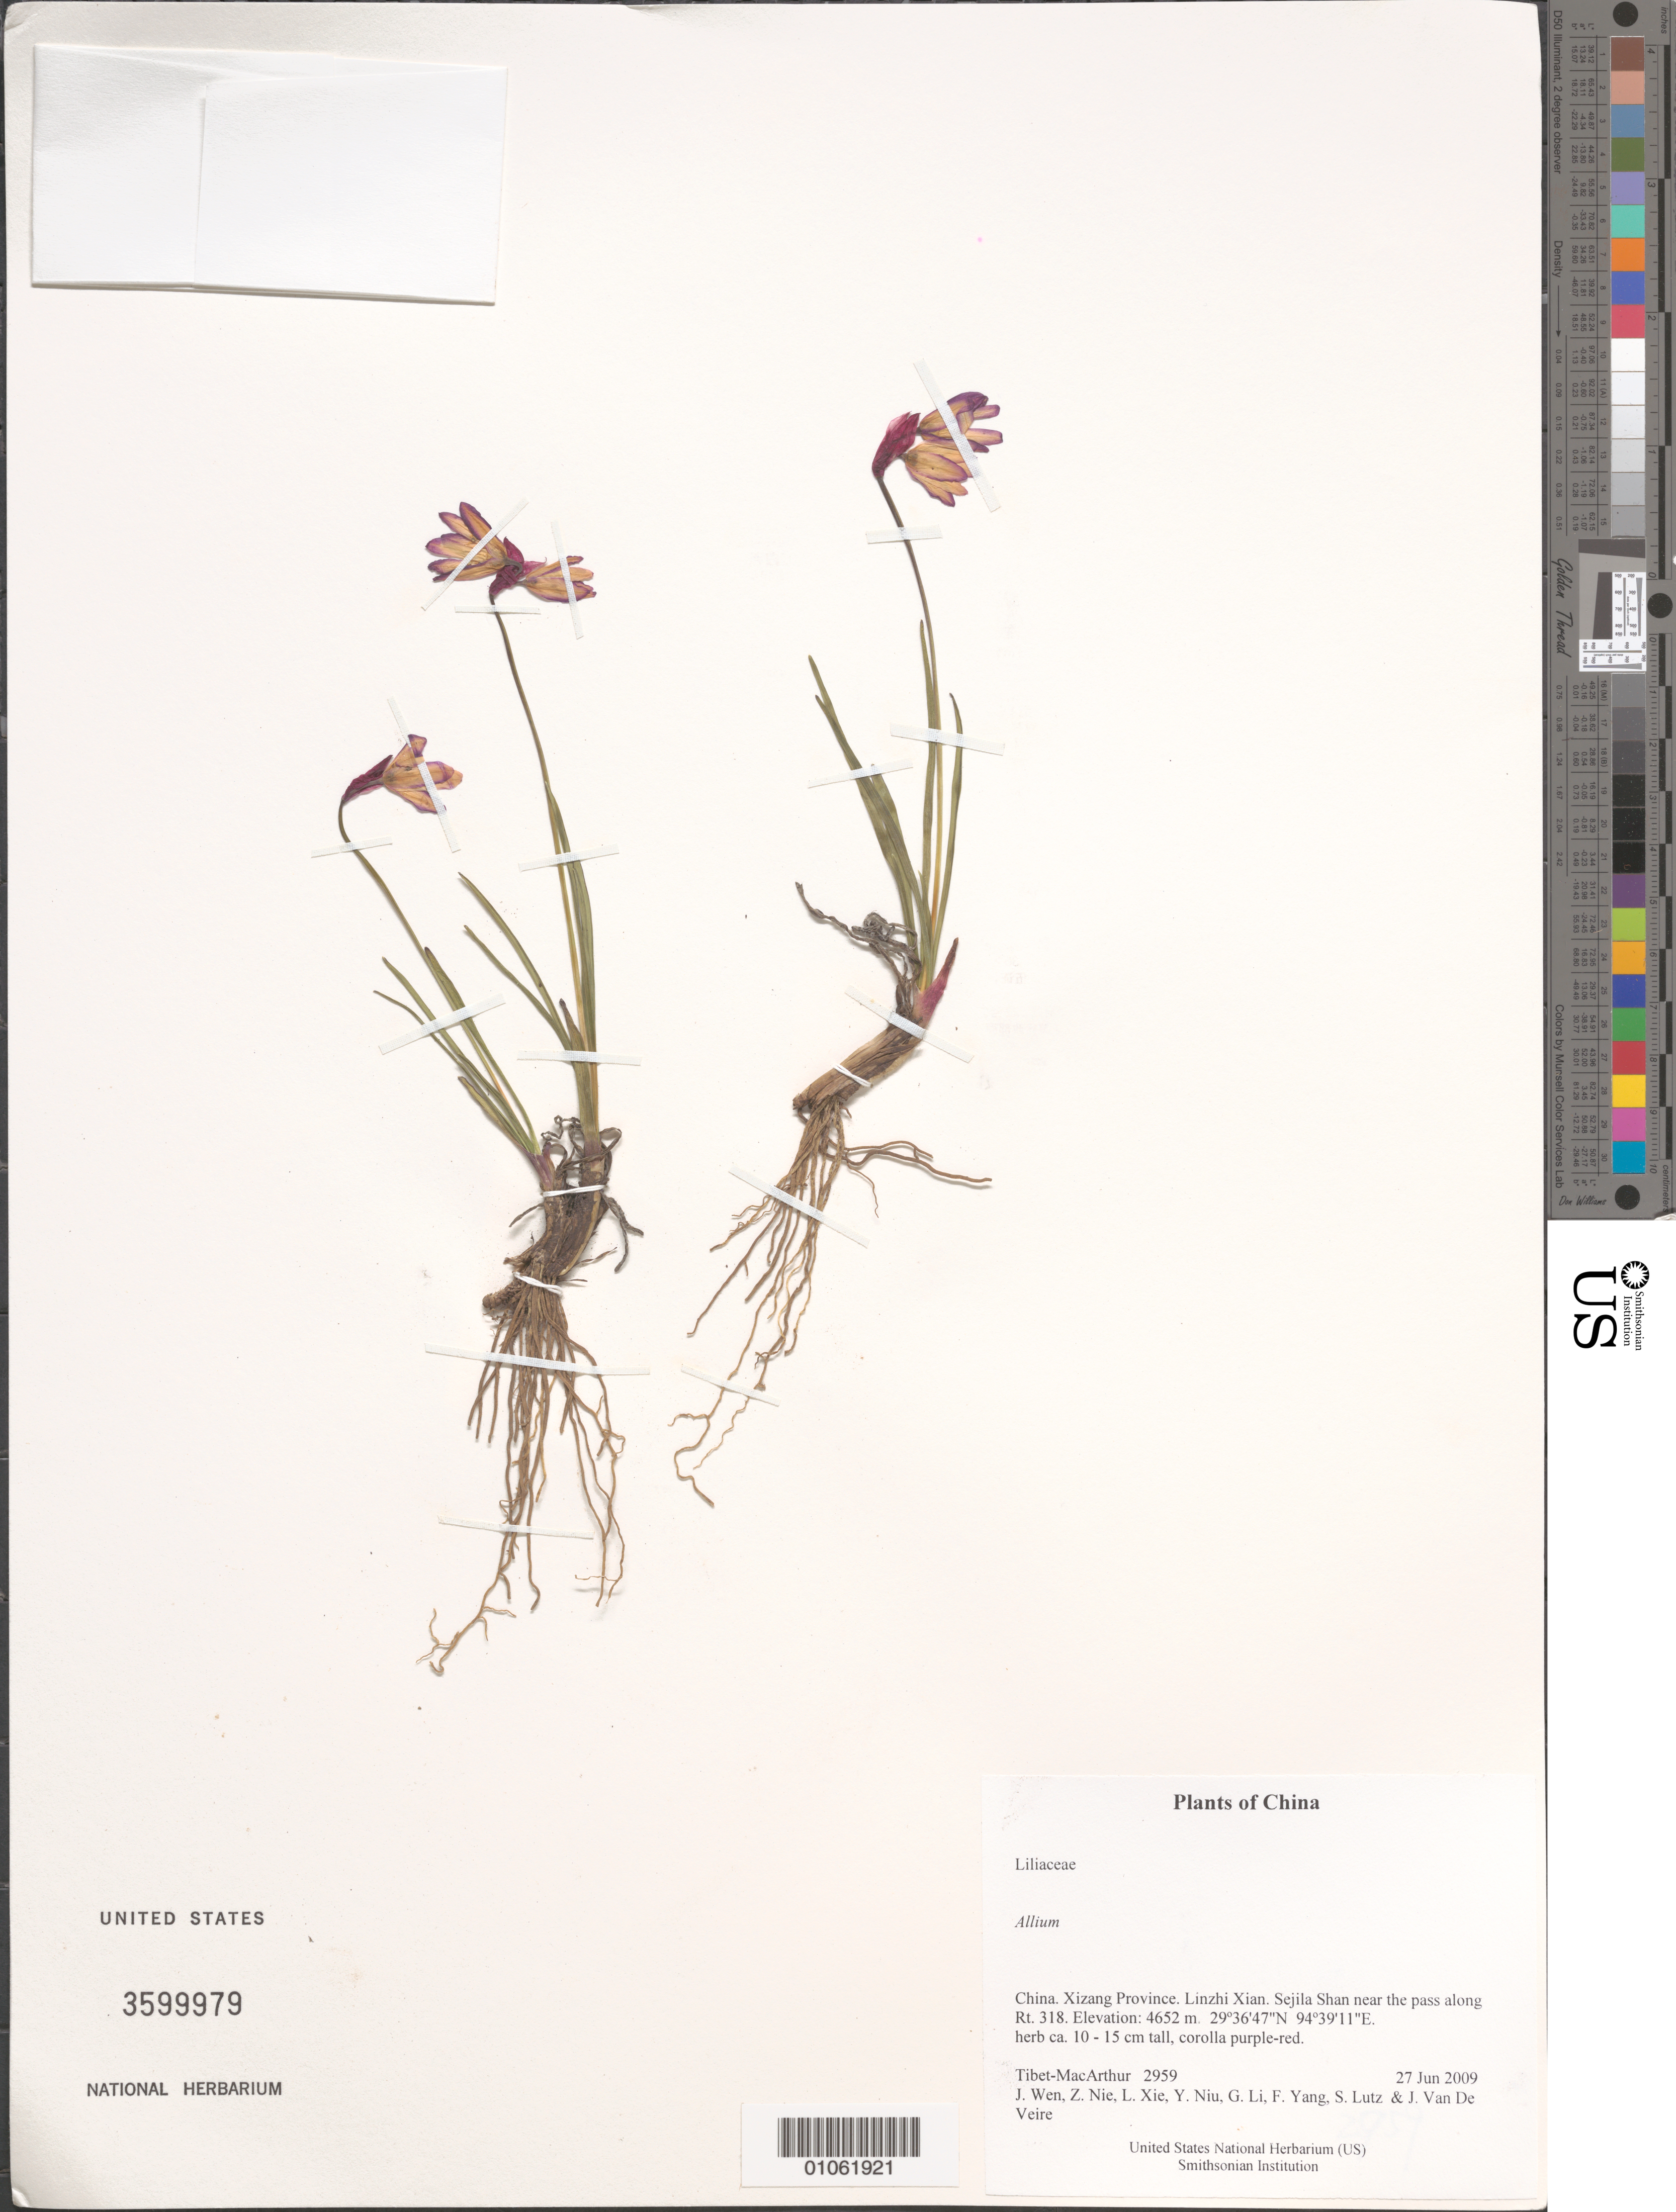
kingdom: Plantae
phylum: Tracheophyta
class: Liliopsida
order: Asparagales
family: Amaryllidaceae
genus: Allium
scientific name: Allium sp.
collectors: Tibet-MacArthur, J. Wen, Z. Nie, L. Xie, Y. Niu, G. Li, F. Yang, S. Lutz & J. Van De Veire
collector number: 2959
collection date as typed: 27 Jun 2009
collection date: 2009-06-27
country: China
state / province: Xizang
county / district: Linzhi Xian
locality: Sejila Shan near the pass along Rt. 318.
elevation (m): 4652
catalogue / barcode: US 3599979